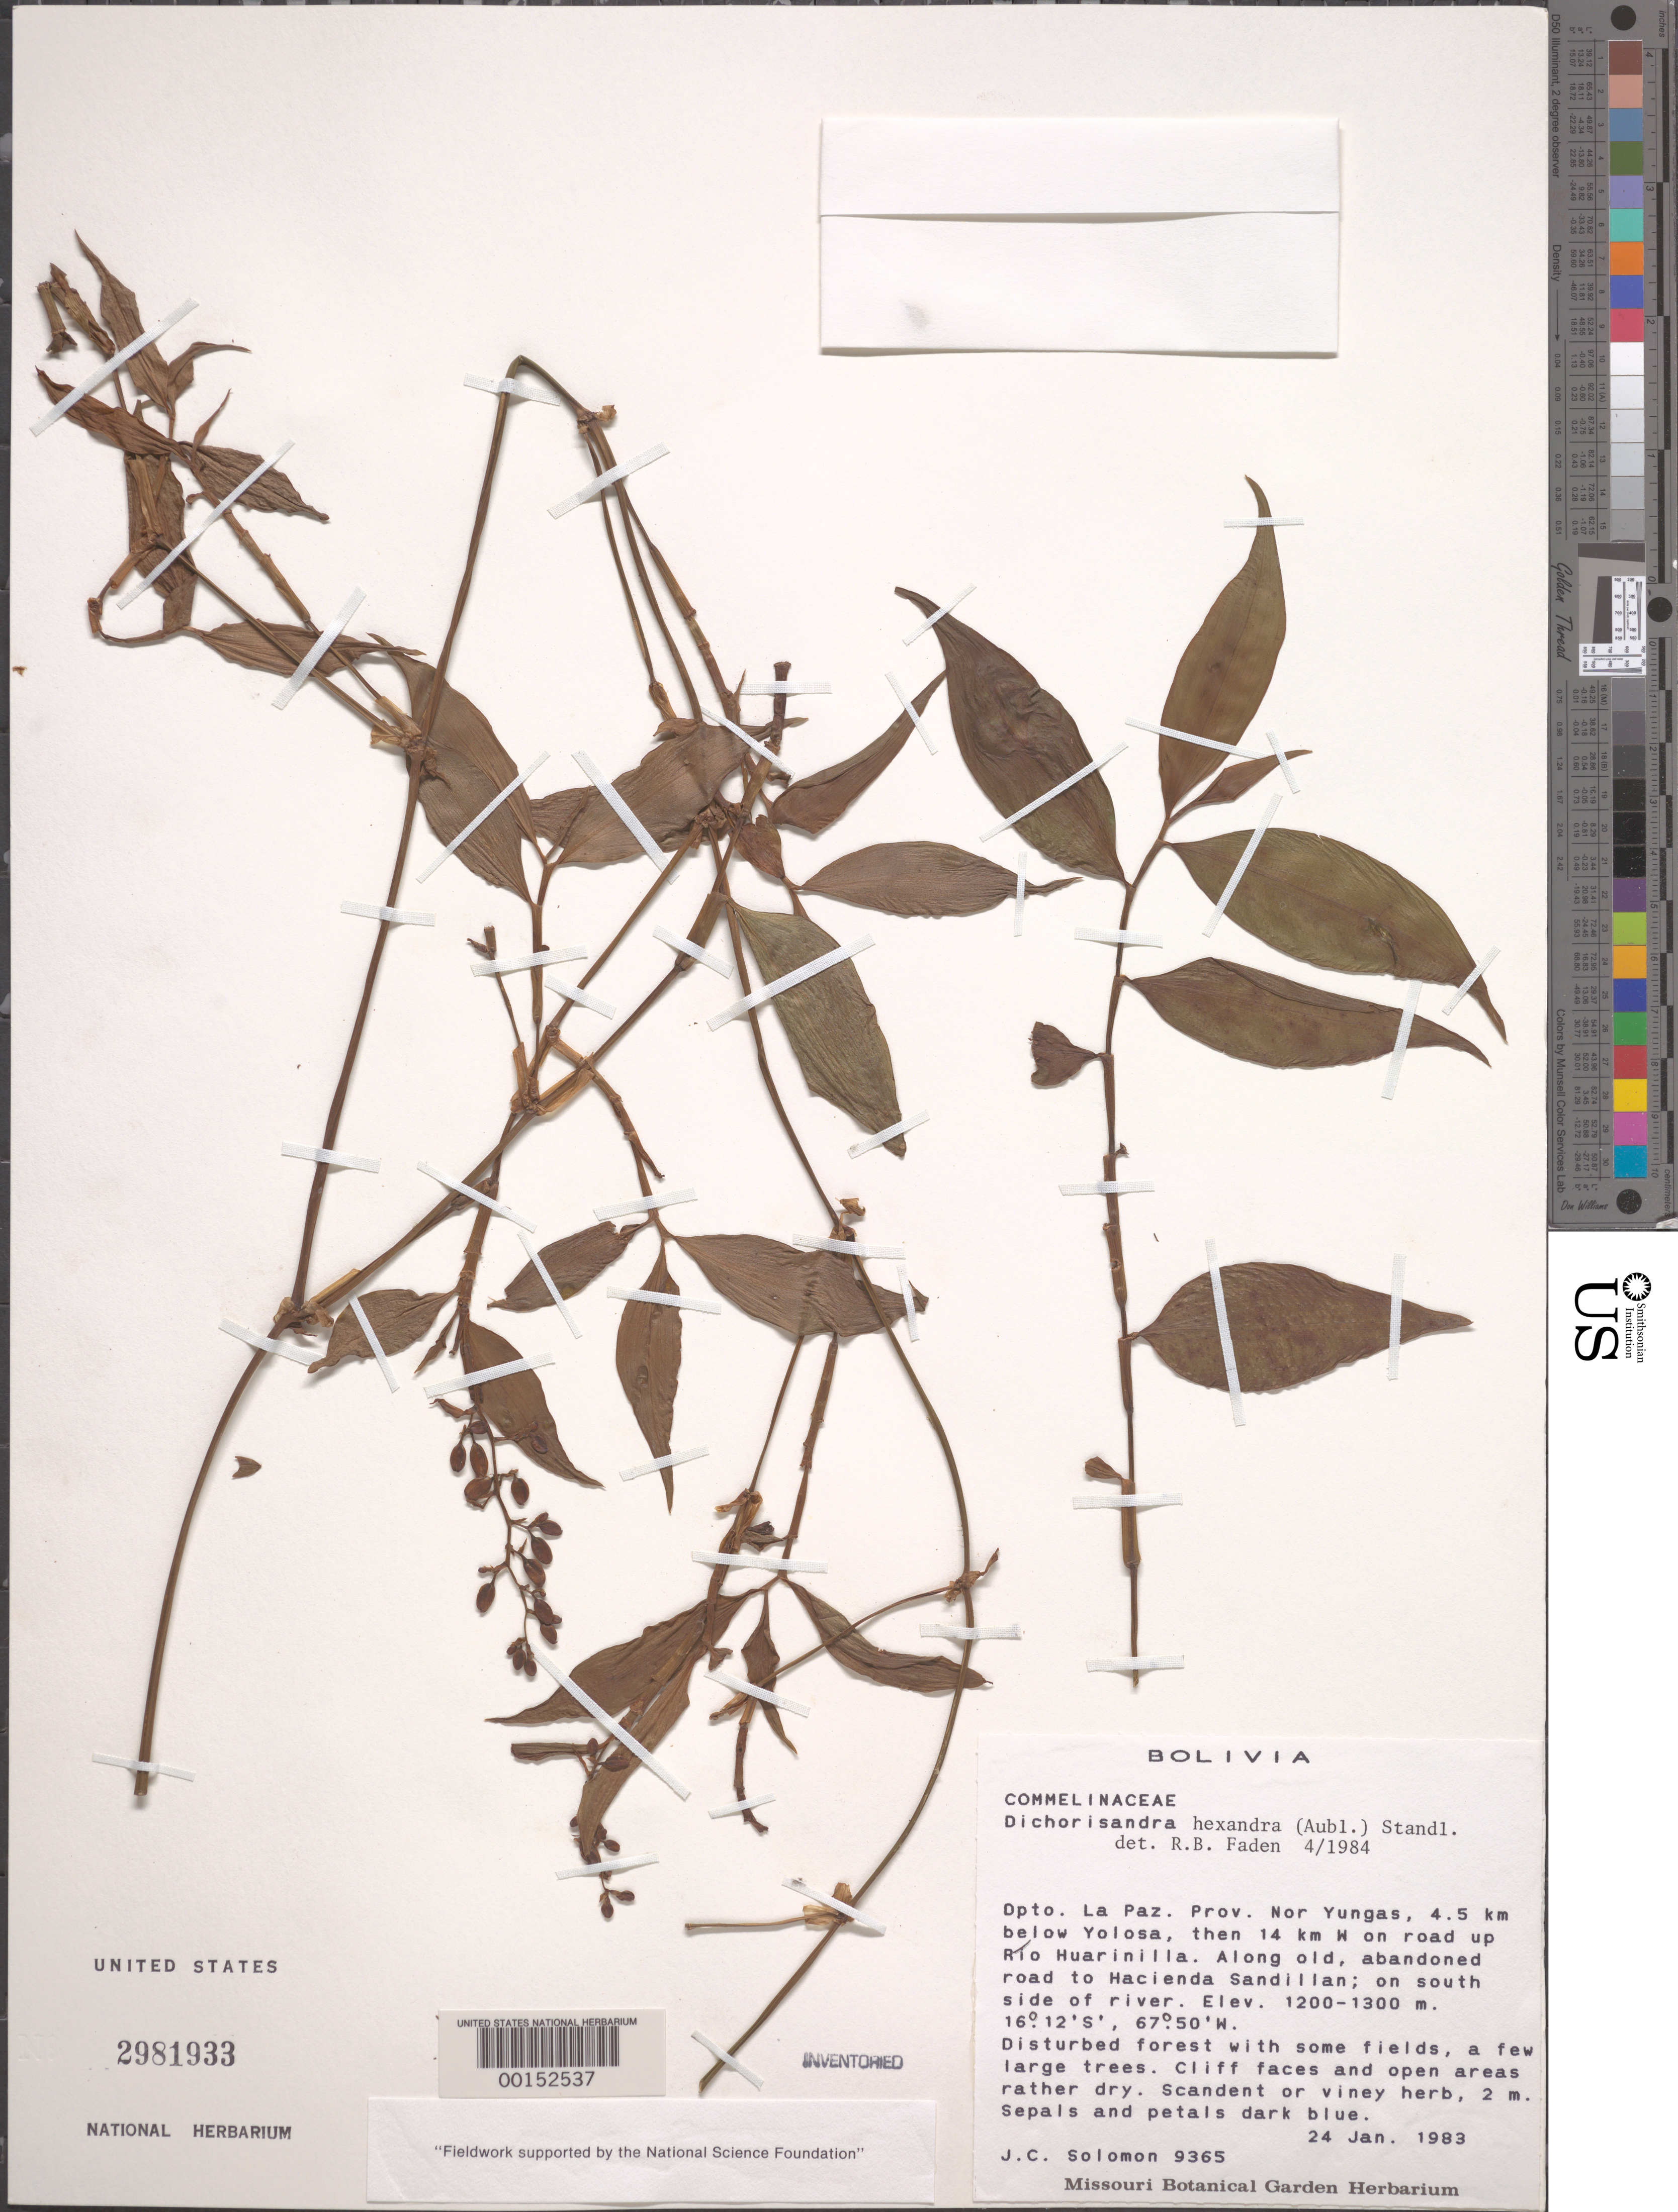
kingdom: Plantae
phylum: Tracheophyta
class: Liliopsida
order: Commelinales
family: Commelinaceae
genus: Dichorisandra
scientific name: Dichorisandra hexandra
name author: (Aubl.) Standl.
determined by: Faden, Robert B., (US), Smithsonian Institution - National Museum of Natural History (UNITED STATES)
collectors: J. C. Solomon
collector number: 9365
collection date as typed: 24 Jan 1983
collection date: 1983-01-24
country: Bolivia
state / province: La Paz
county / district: Nor Yungas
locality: W up Rio Huarinilla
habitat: Disturbed forest with fields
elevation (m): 1200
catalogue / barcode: US 2981933